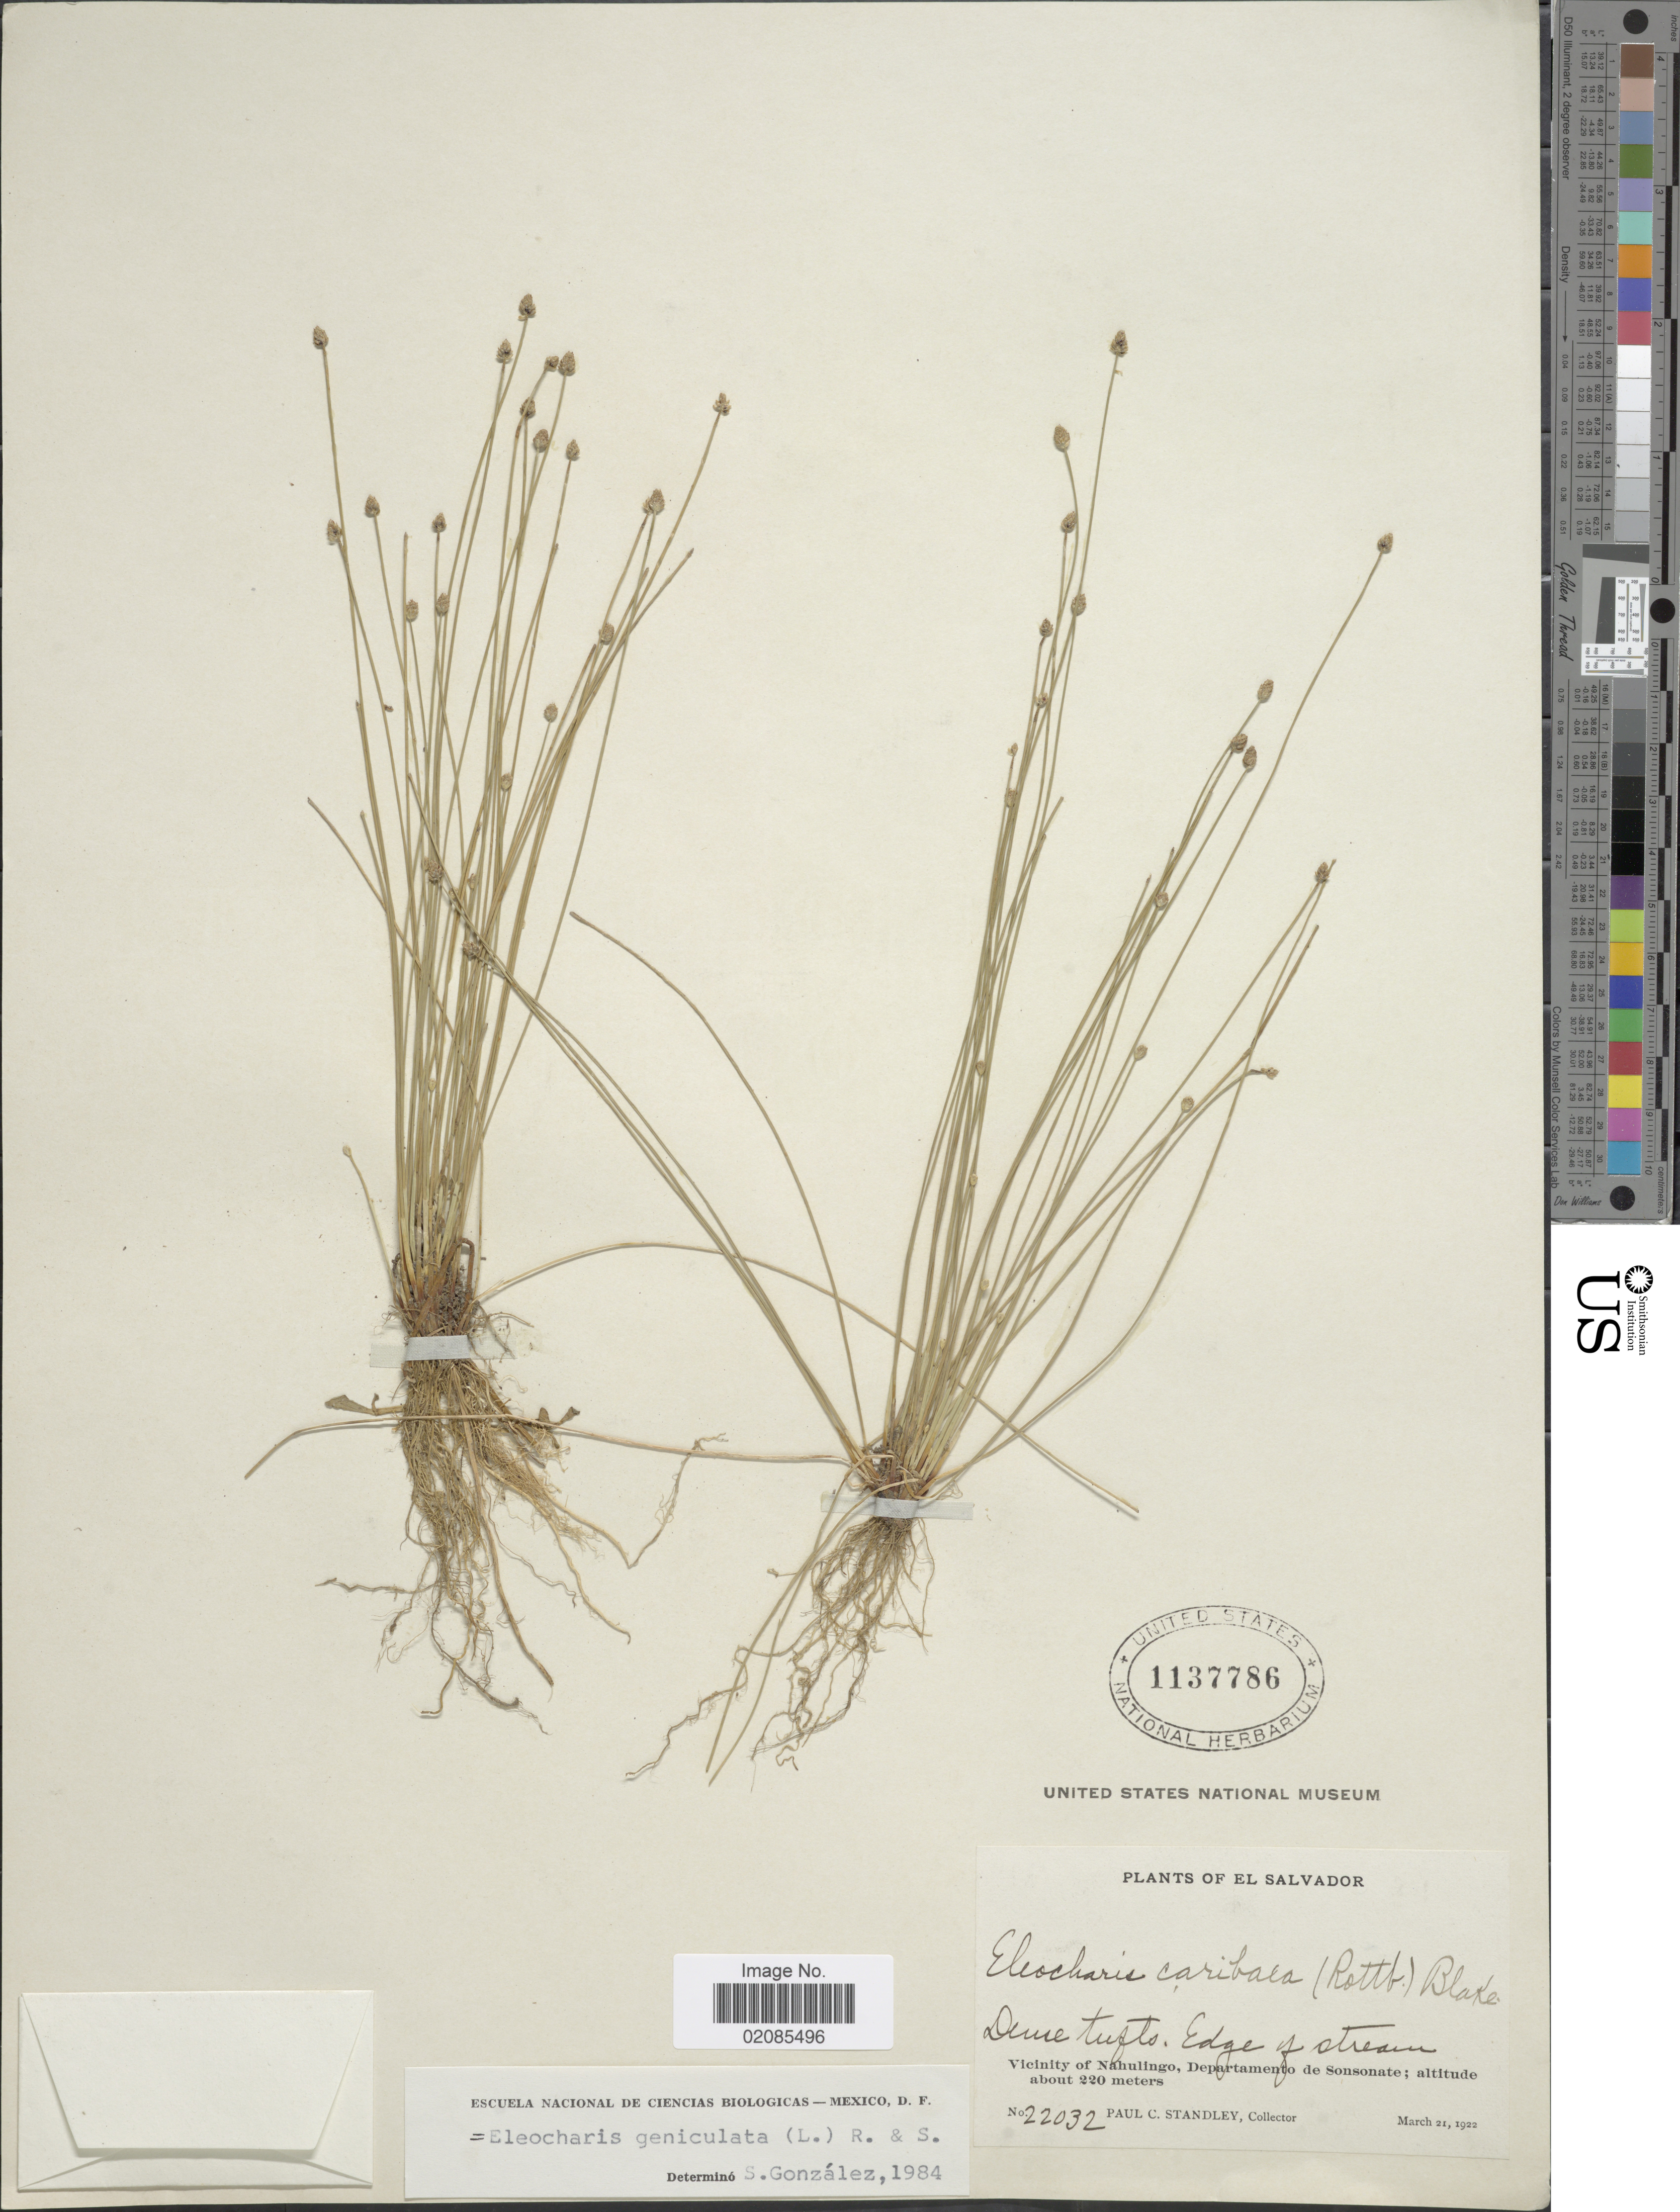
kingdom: Plantae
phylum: Tracheophyta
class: Liliopsida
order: Poales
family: Cyperaceae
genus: Eleocharis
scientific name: Eleocharis geniculata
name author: (L.) Roem. & Schult.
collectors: P. C. Standley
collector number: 22032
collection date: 1922-03-21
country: El Salvador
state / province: Sonsonate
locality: Edge of stream, Vicinity of Nahulingo.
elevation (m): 220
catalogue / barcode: US 1137786